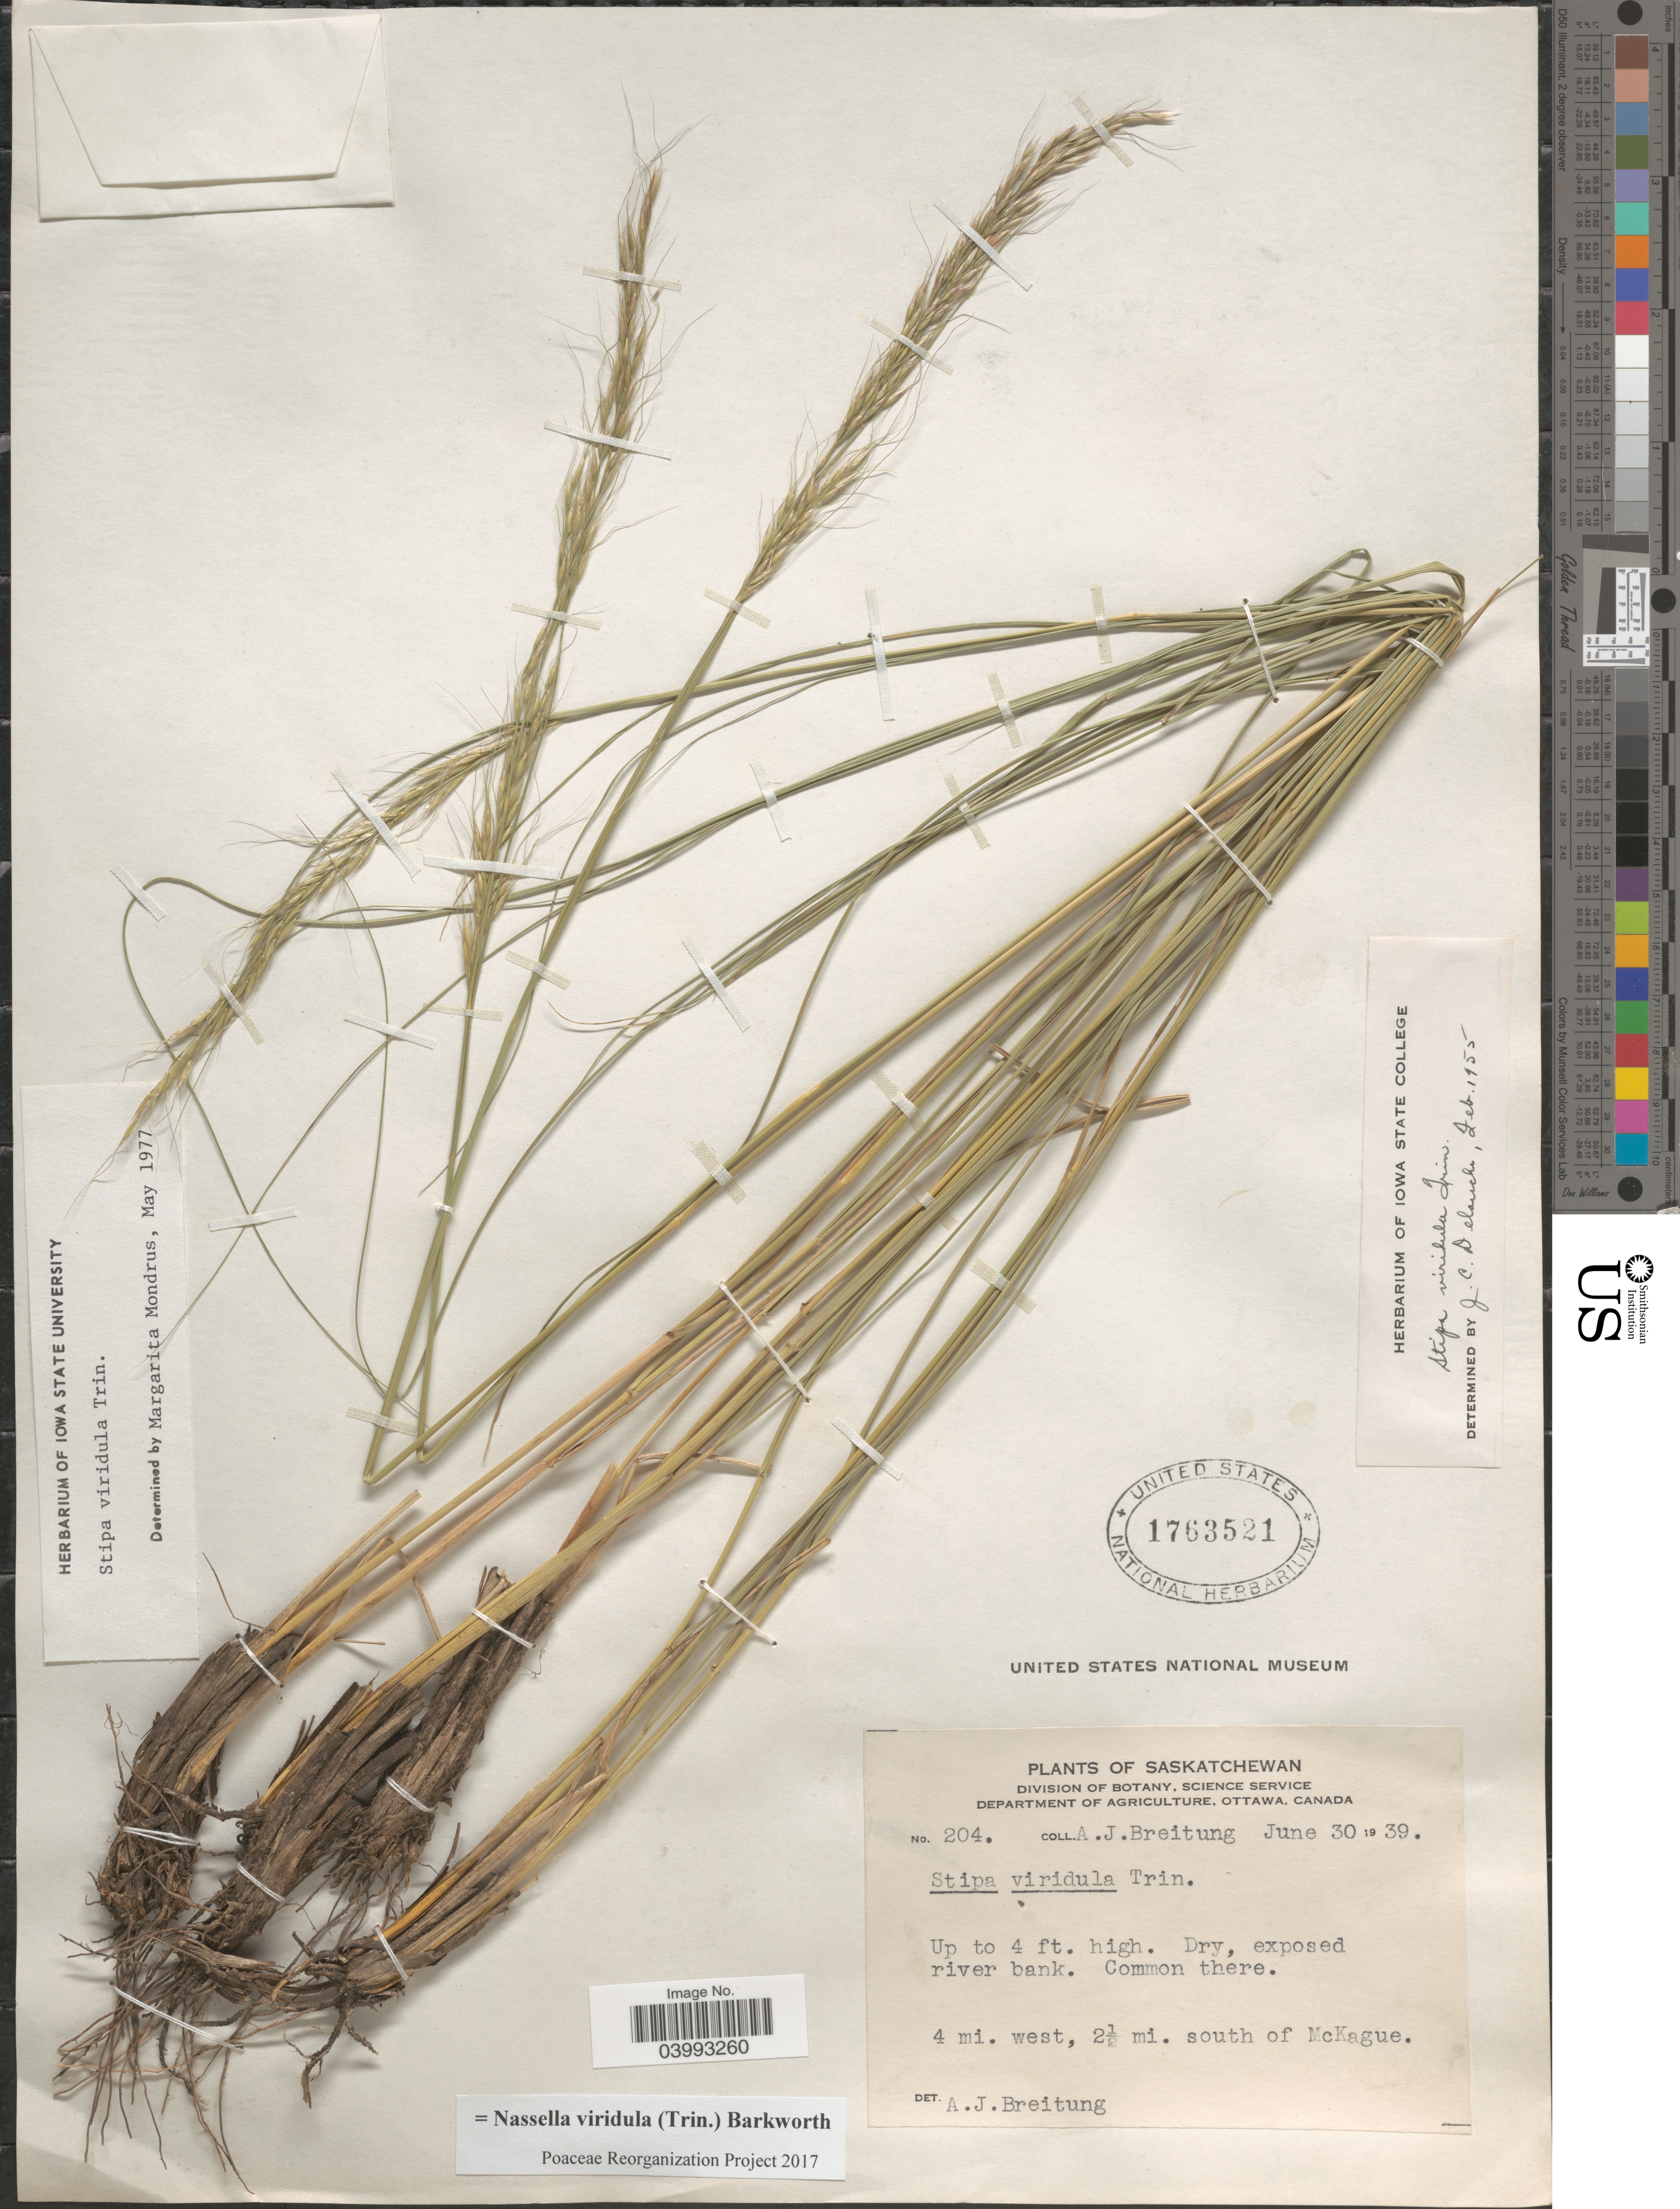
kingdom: Plantae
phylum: Tracheophyta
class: Liliopsida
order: Poales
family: Poaceae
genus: Nassella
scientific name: Nassella viridula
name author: (Trin.) Barkworth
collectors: A. Breitung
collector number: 204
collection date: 1939-06-30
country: Canada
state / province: Saskatchewan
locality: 4 mi. west, 2½ mi. south of McKague.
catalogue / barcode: US 1763521